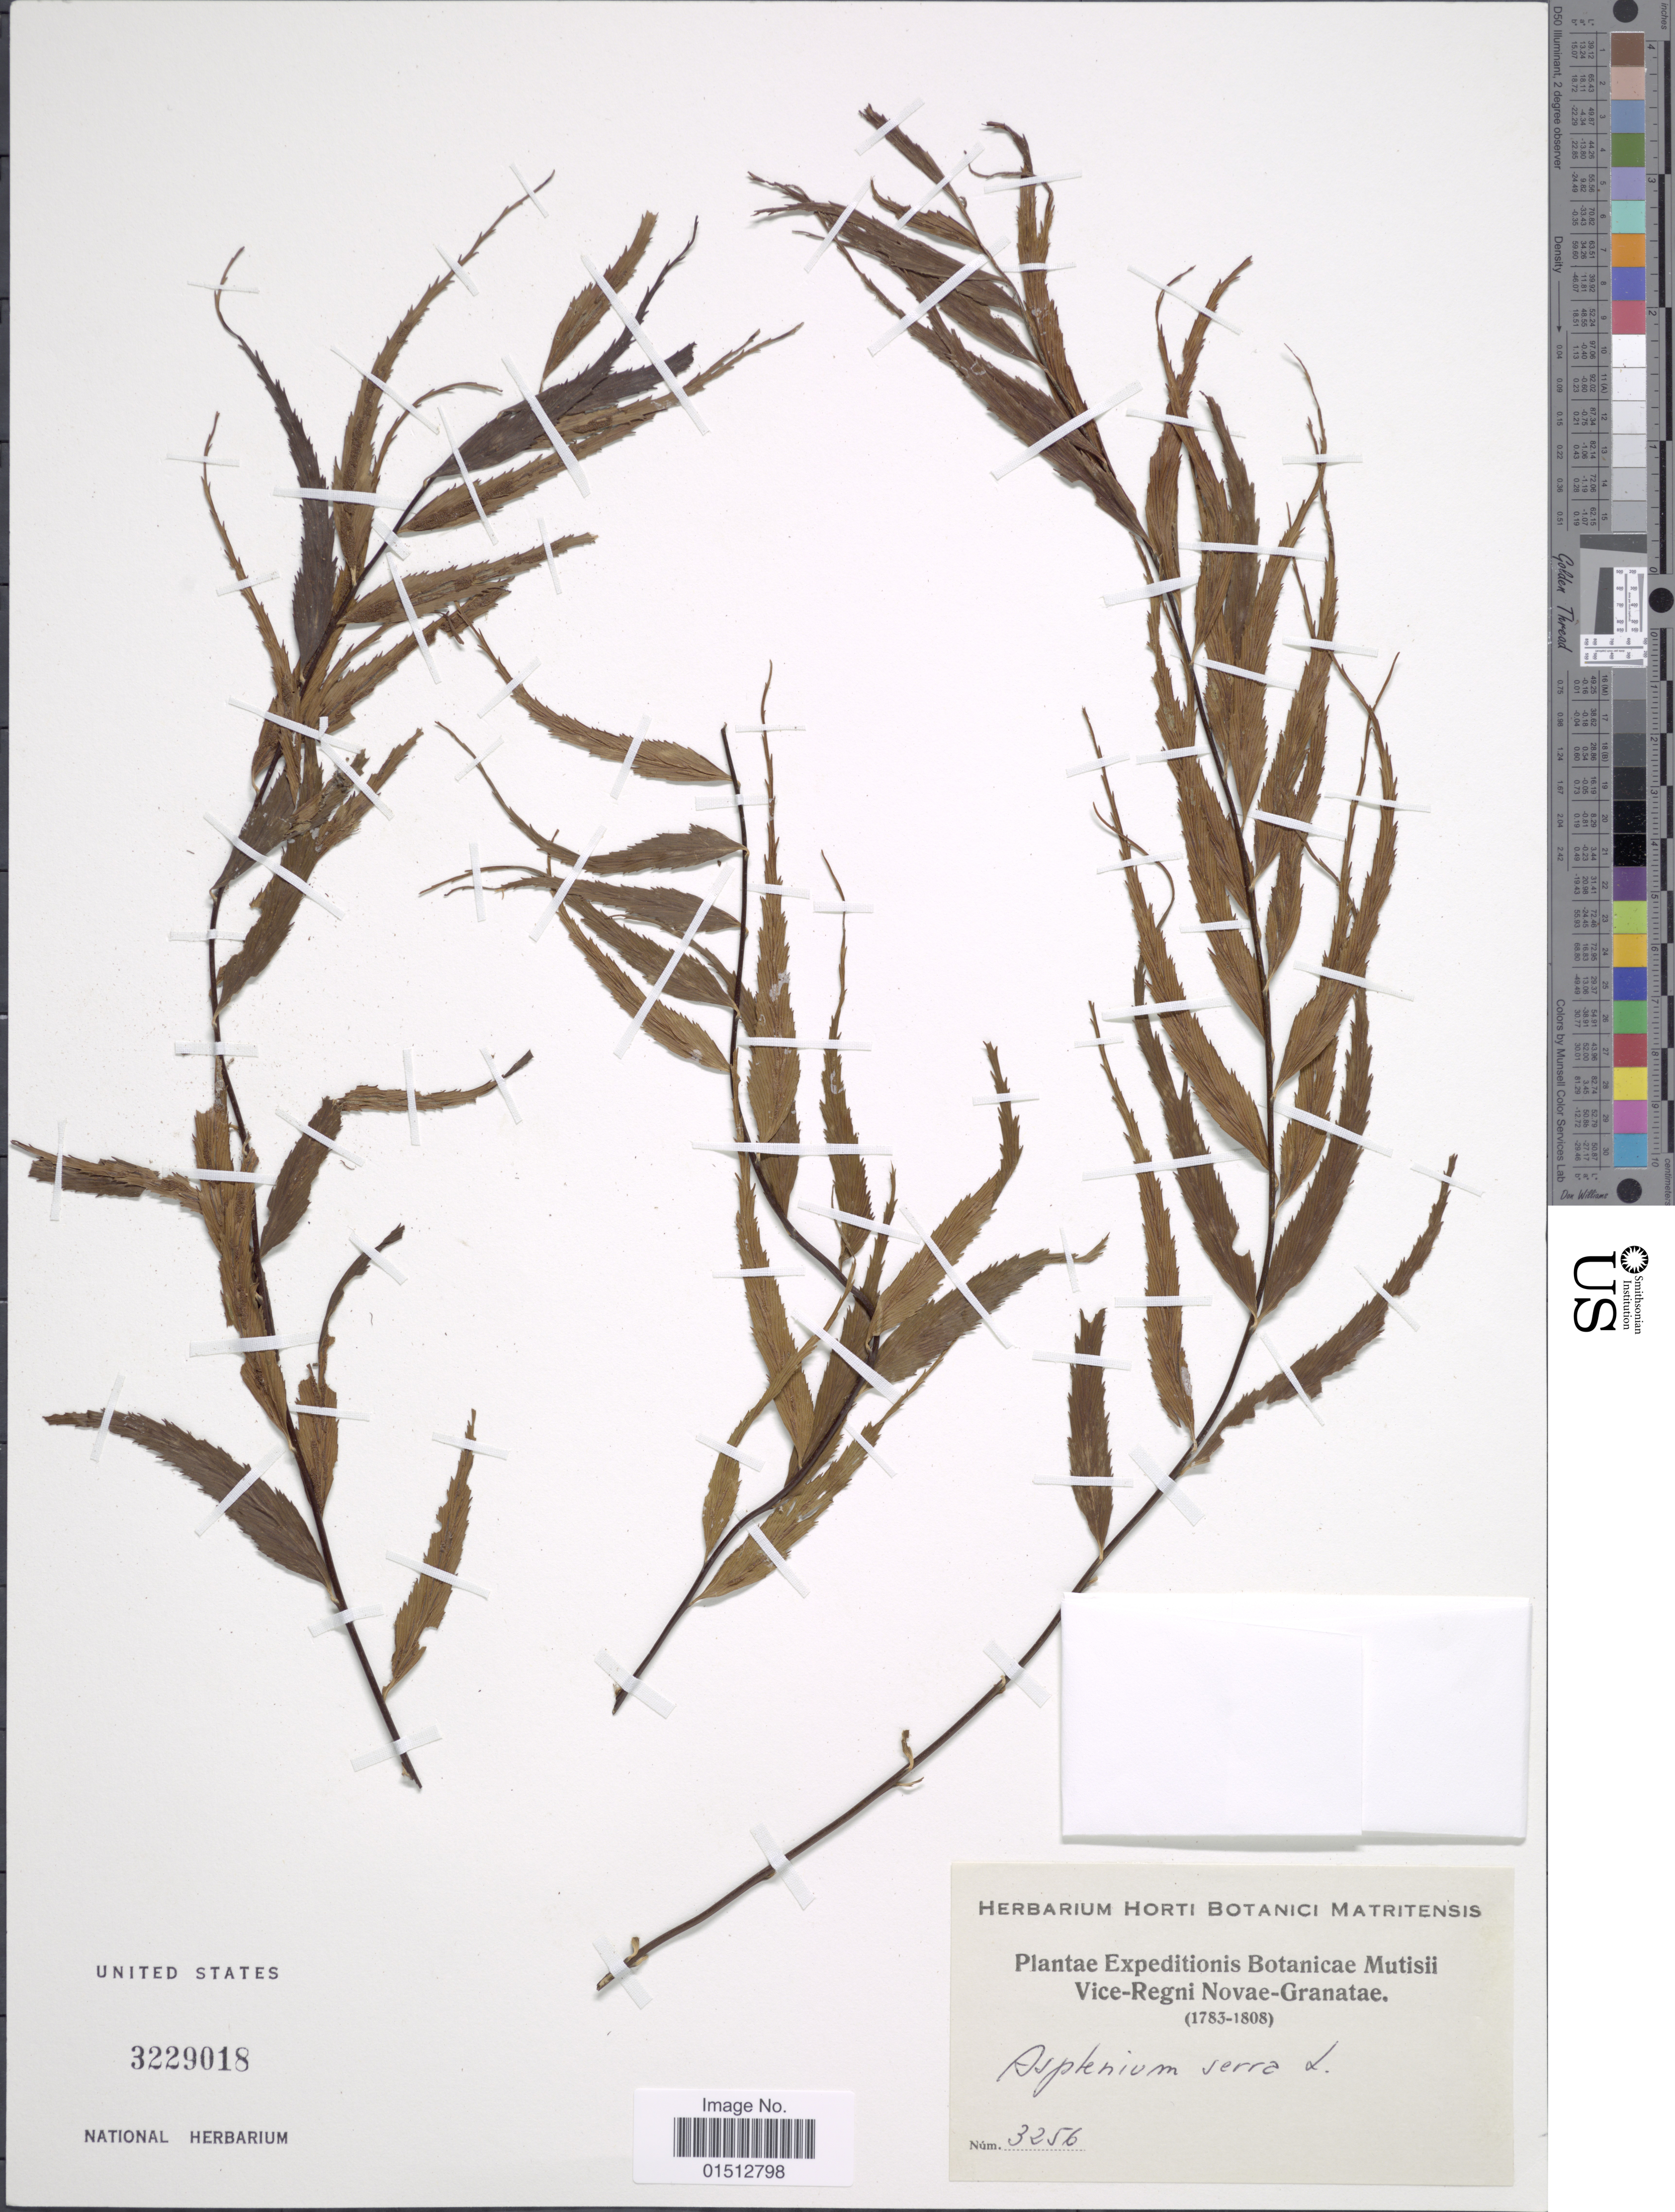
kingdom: Plantae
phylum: Tracheophyta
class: Polypodiopsida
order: Polypodiales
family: Aspleniaceae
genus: Asplenium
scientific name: Asplenium serra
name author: Langsd. & Fisch.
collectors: Expeditions Botanicae Mutisii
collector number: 3256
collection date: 1783/1808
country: Colombia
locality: Vice-Regni Novae-Granatae [unsure placement]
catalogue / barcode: US 3229018